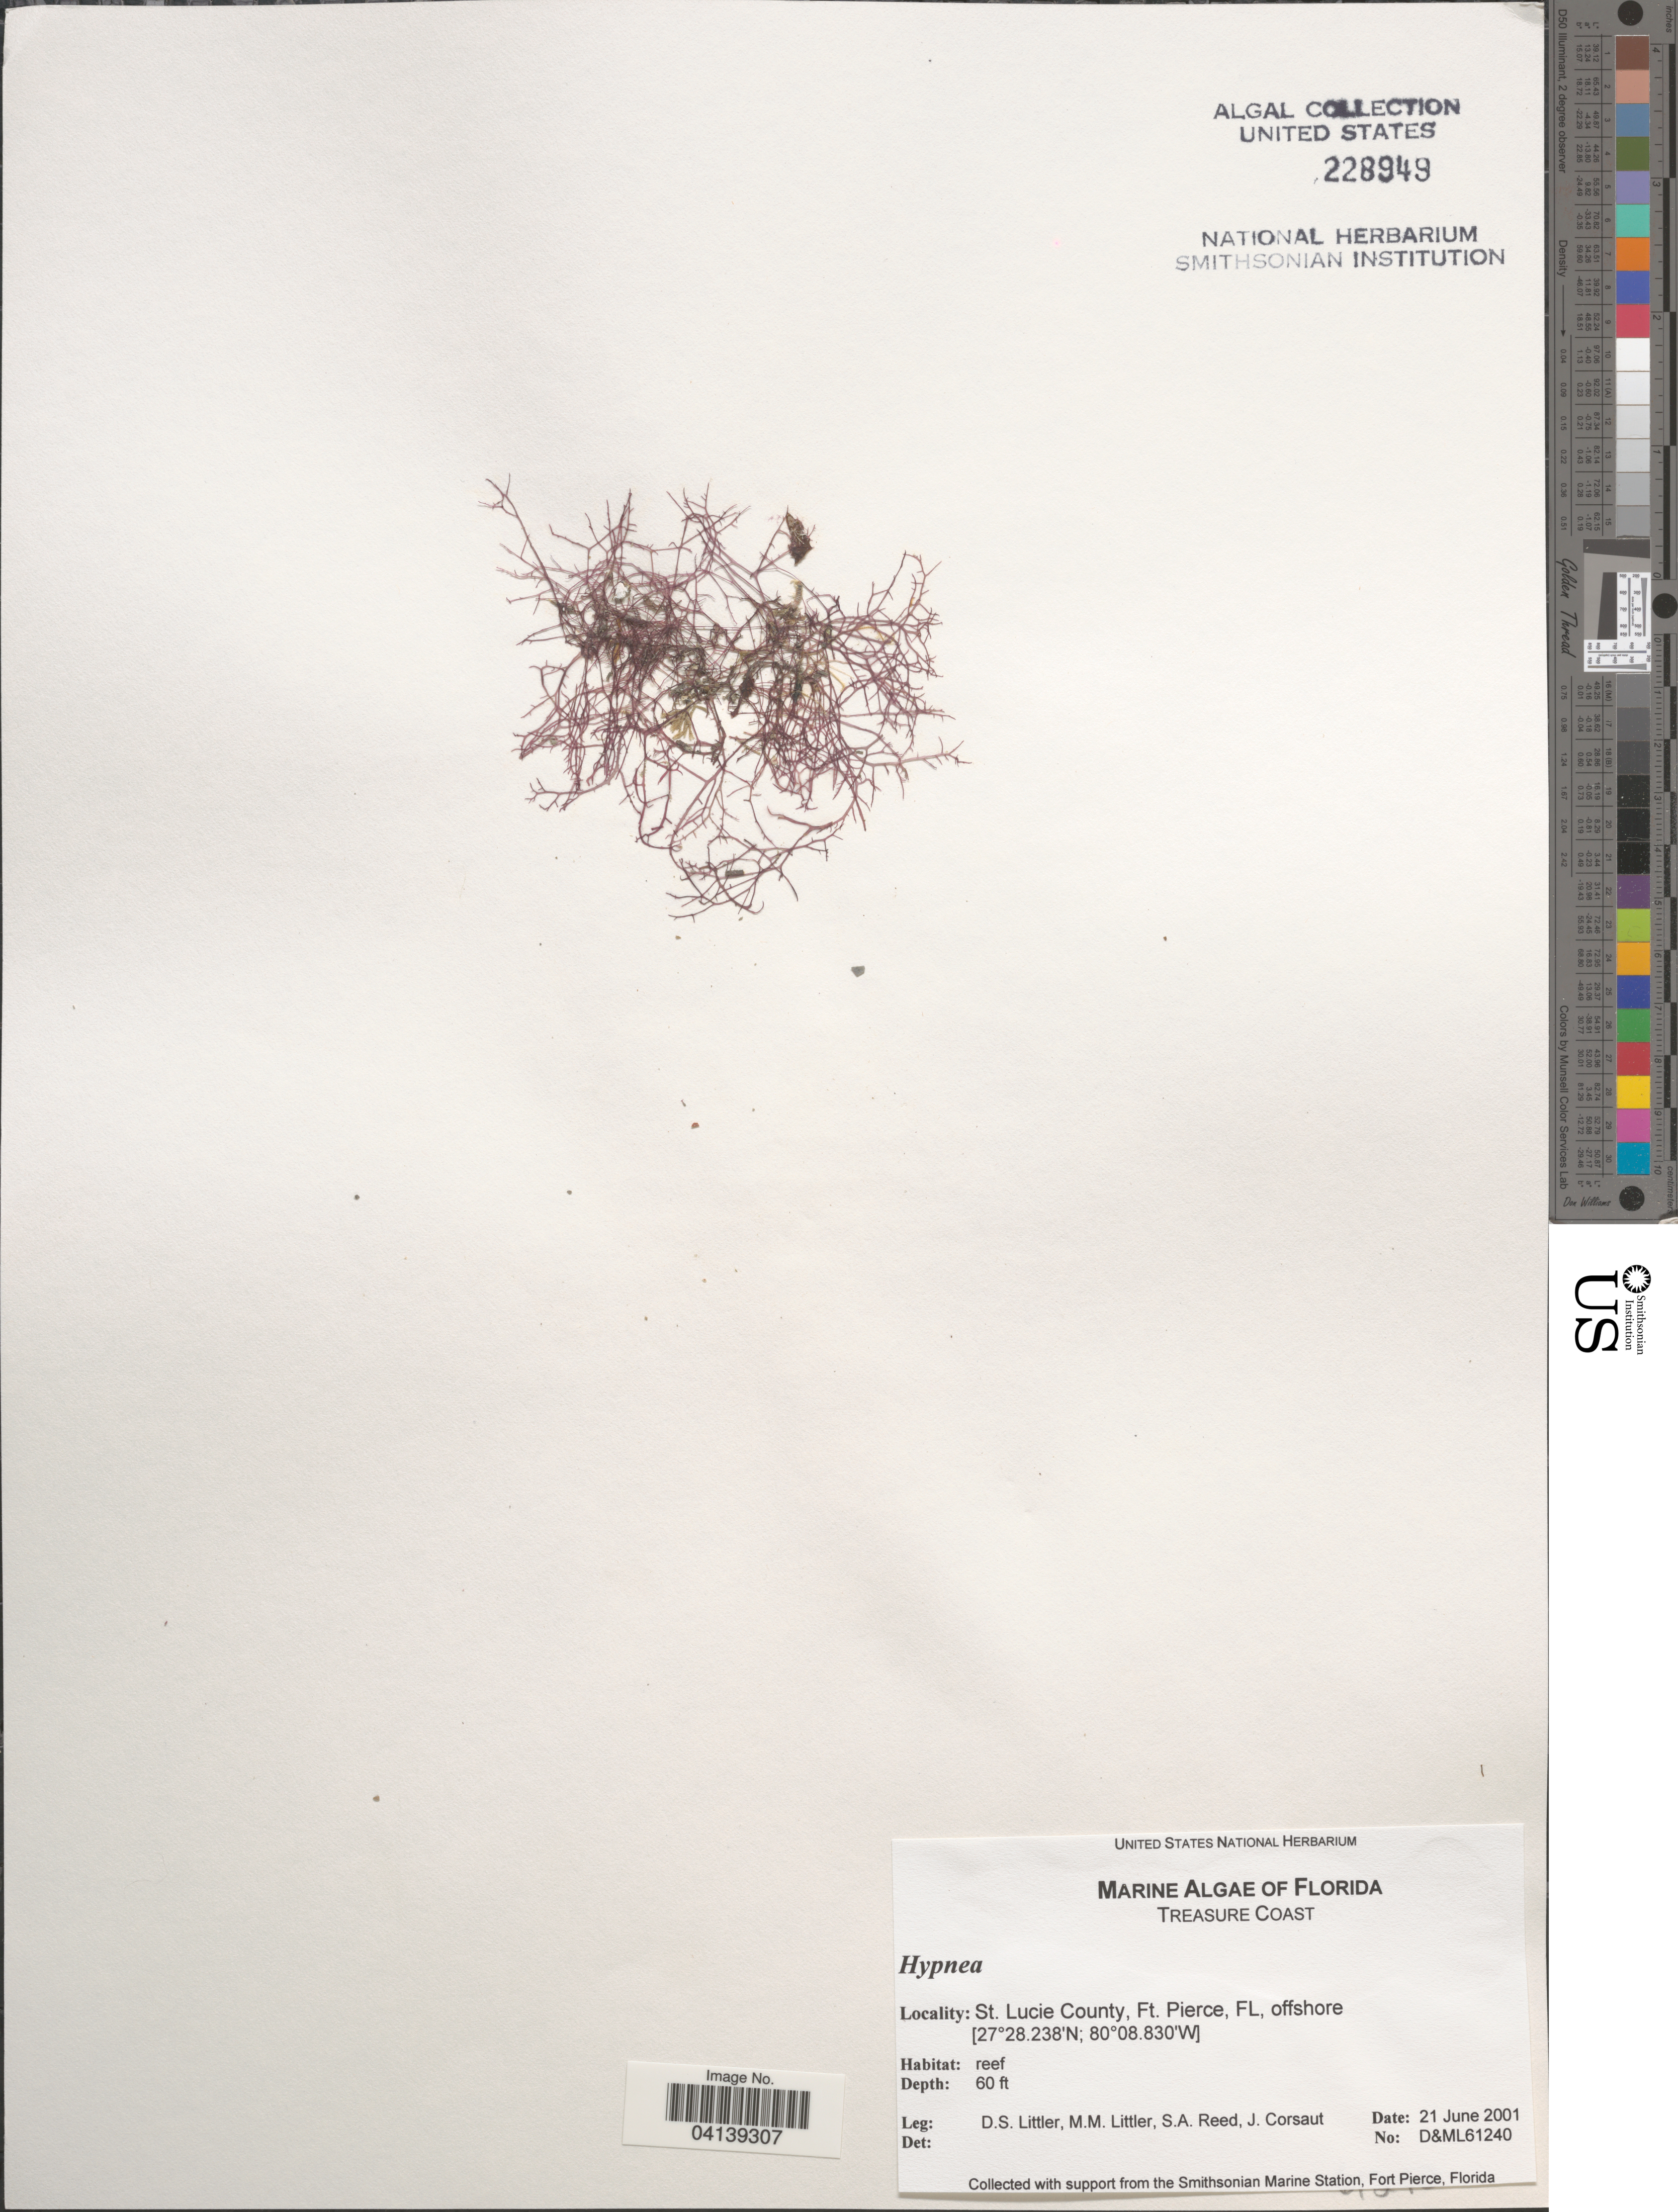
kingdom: Plantae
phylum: Rhodophyta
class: Florideophyceae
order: Gigartinales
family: Cystocloniaceae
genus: Hypnea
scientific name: Hypnea sp.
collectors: D. S. Littler, S. Reed & J. Corsaut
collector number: D&ML61240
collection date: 2001-06-21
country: United States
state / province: Florida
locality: Treasure Coast. St. Lucie County, Ft. Pierce, offshore.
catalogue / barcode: US 228949